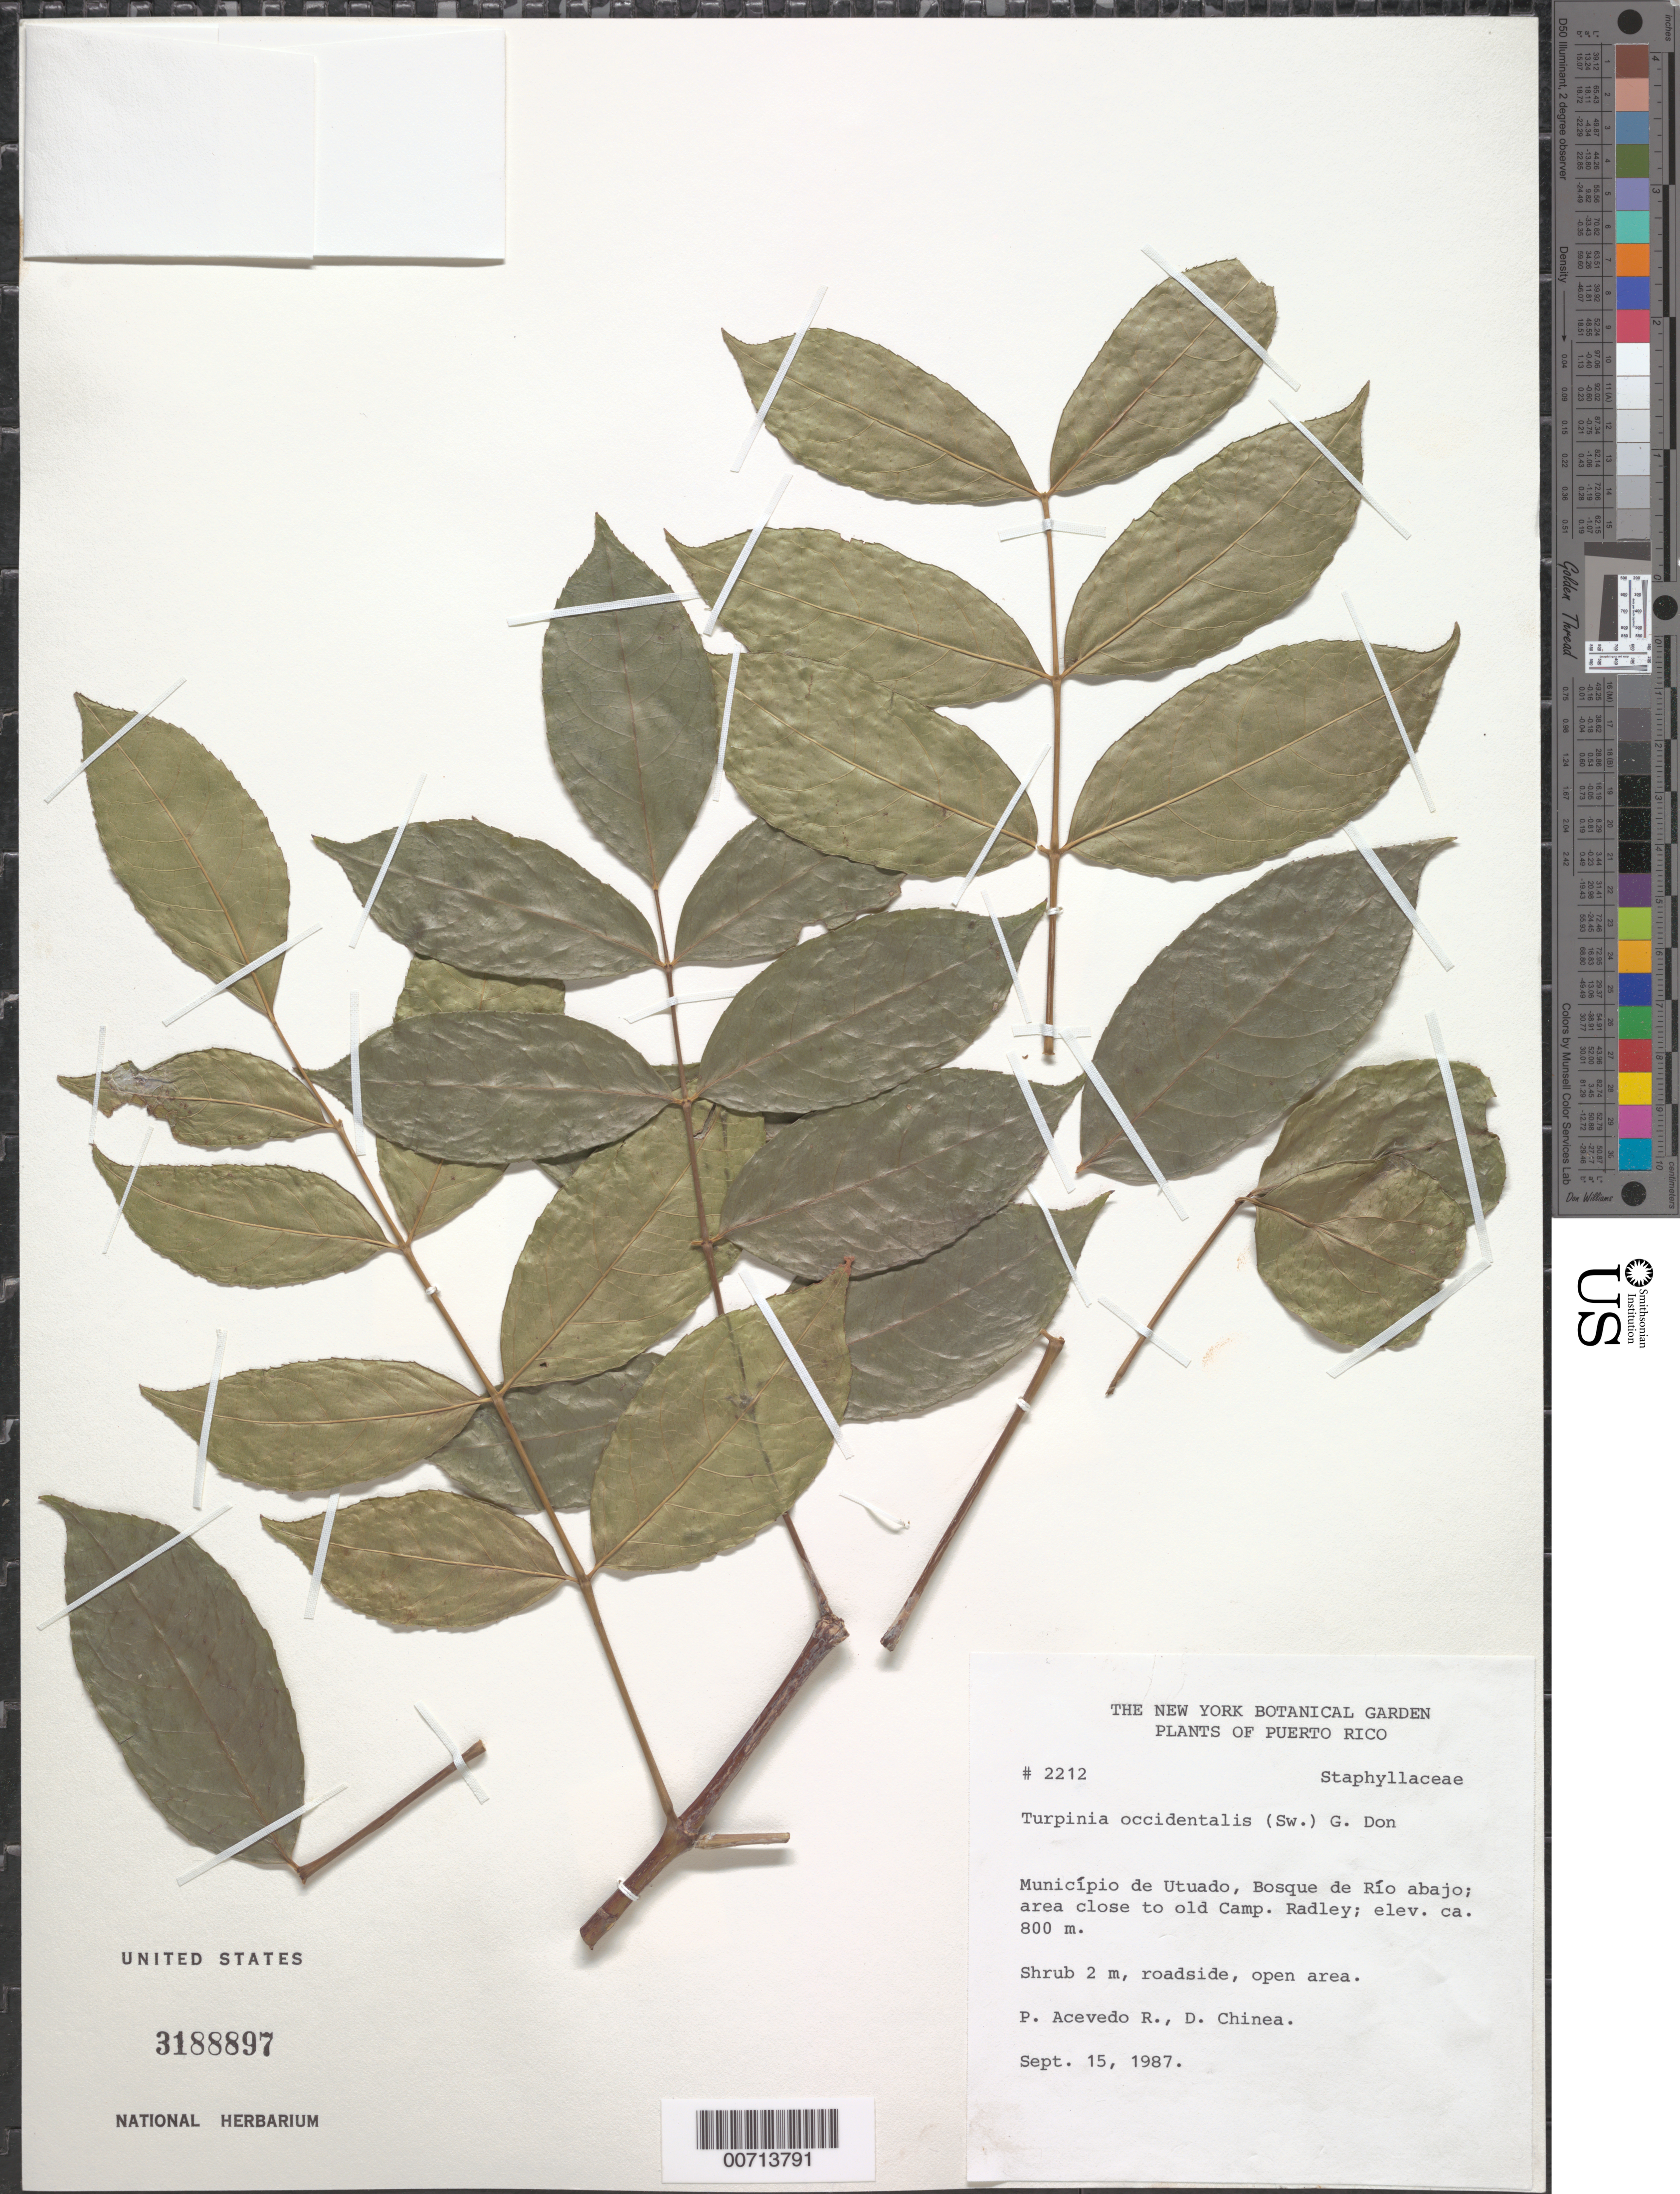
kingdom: Plantae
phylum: Tracheophyta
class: Magnoliopsida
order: Crossosomatales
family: Staphyleaceae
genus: Turpinia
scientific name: Turpinia occidentalis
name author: (Sw.) G. Don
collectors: P. Acevedo-Rodr. & D. Chinea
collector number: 2212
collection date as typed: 10 Sep 1987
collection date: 1987-09-10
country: Puerto Rico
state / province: Arecibo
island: Puerto Rico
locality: Arecibo; Bosque de Río Abajo, Camp Radley.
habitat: Area adjacent to camp.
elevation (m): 300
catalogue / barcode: US 3188897